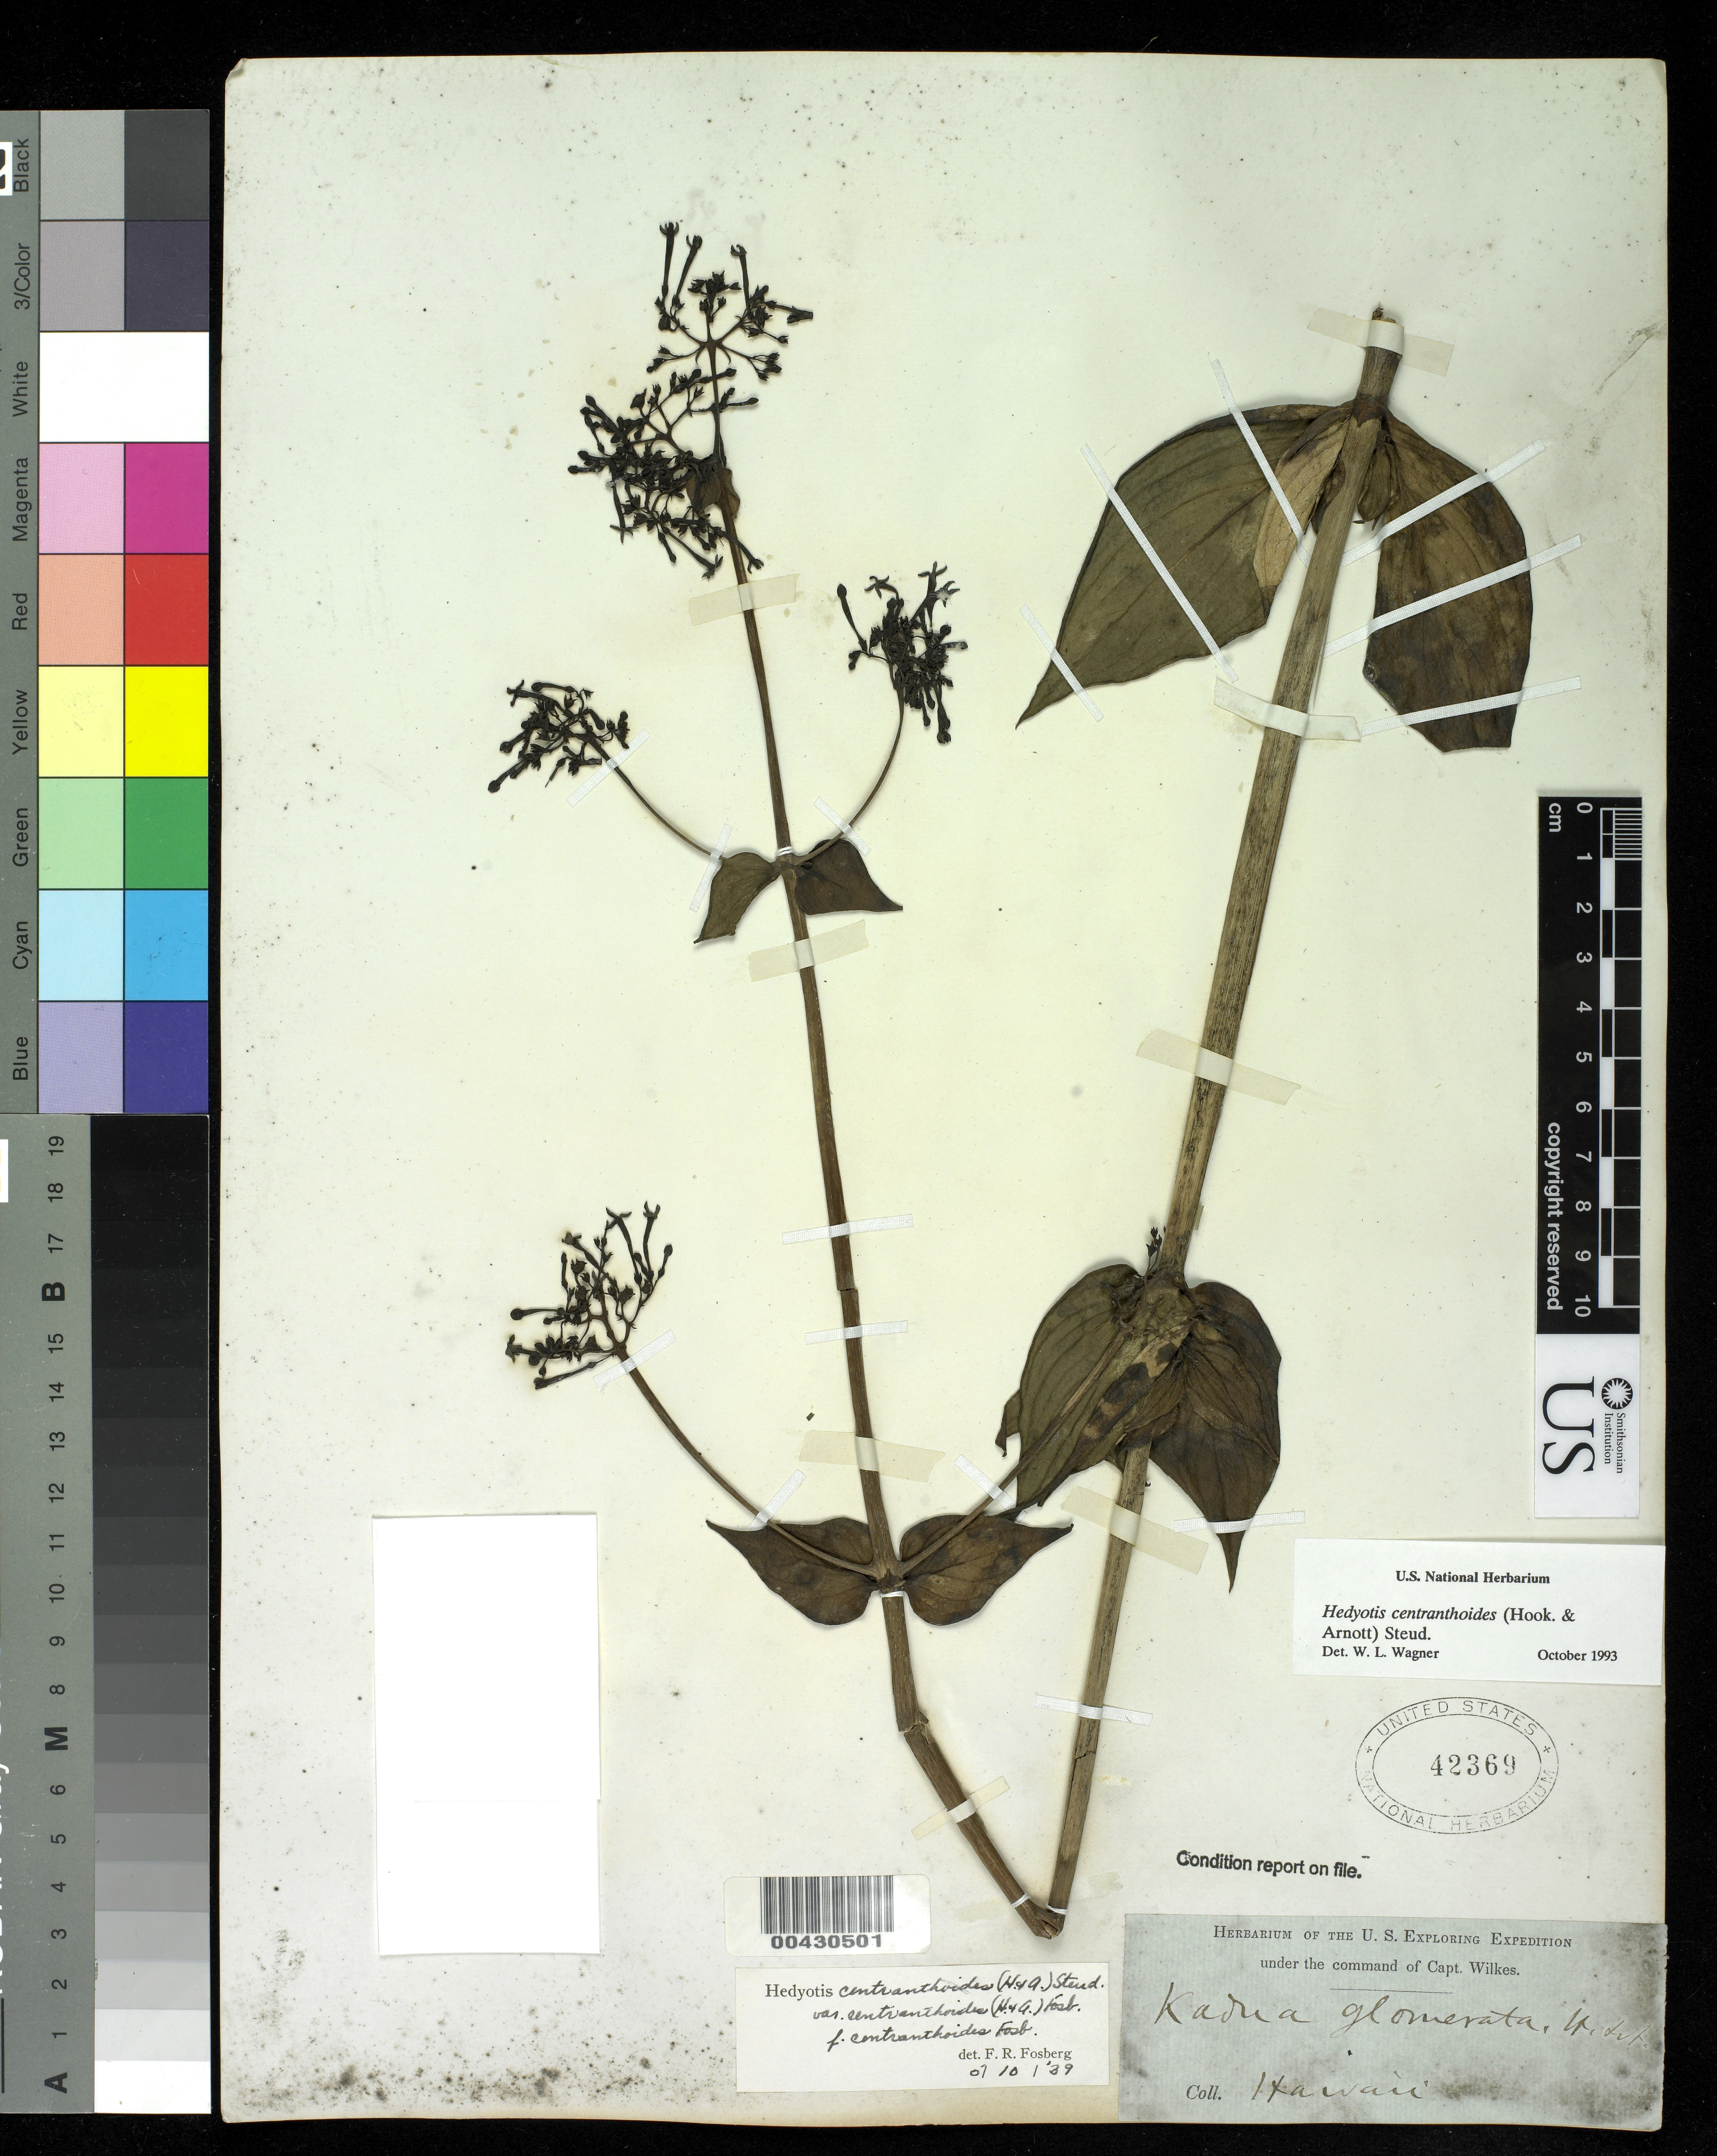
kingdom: Plantae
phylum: Tracheophyta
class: Magnoliopsida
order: Gentianales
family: Rubiaceae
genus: Kadua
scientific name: Kadua centranthoides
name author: Hook. & Arn.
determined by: Wagner, W. L., (BOT), Smithsonian Institution - National Museum of Natural History (UNITED STATES)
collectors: U.S. Explor. Exped.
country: United States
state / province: Hawaii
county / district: Hawaii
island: Hawaii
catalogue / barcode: US 42369